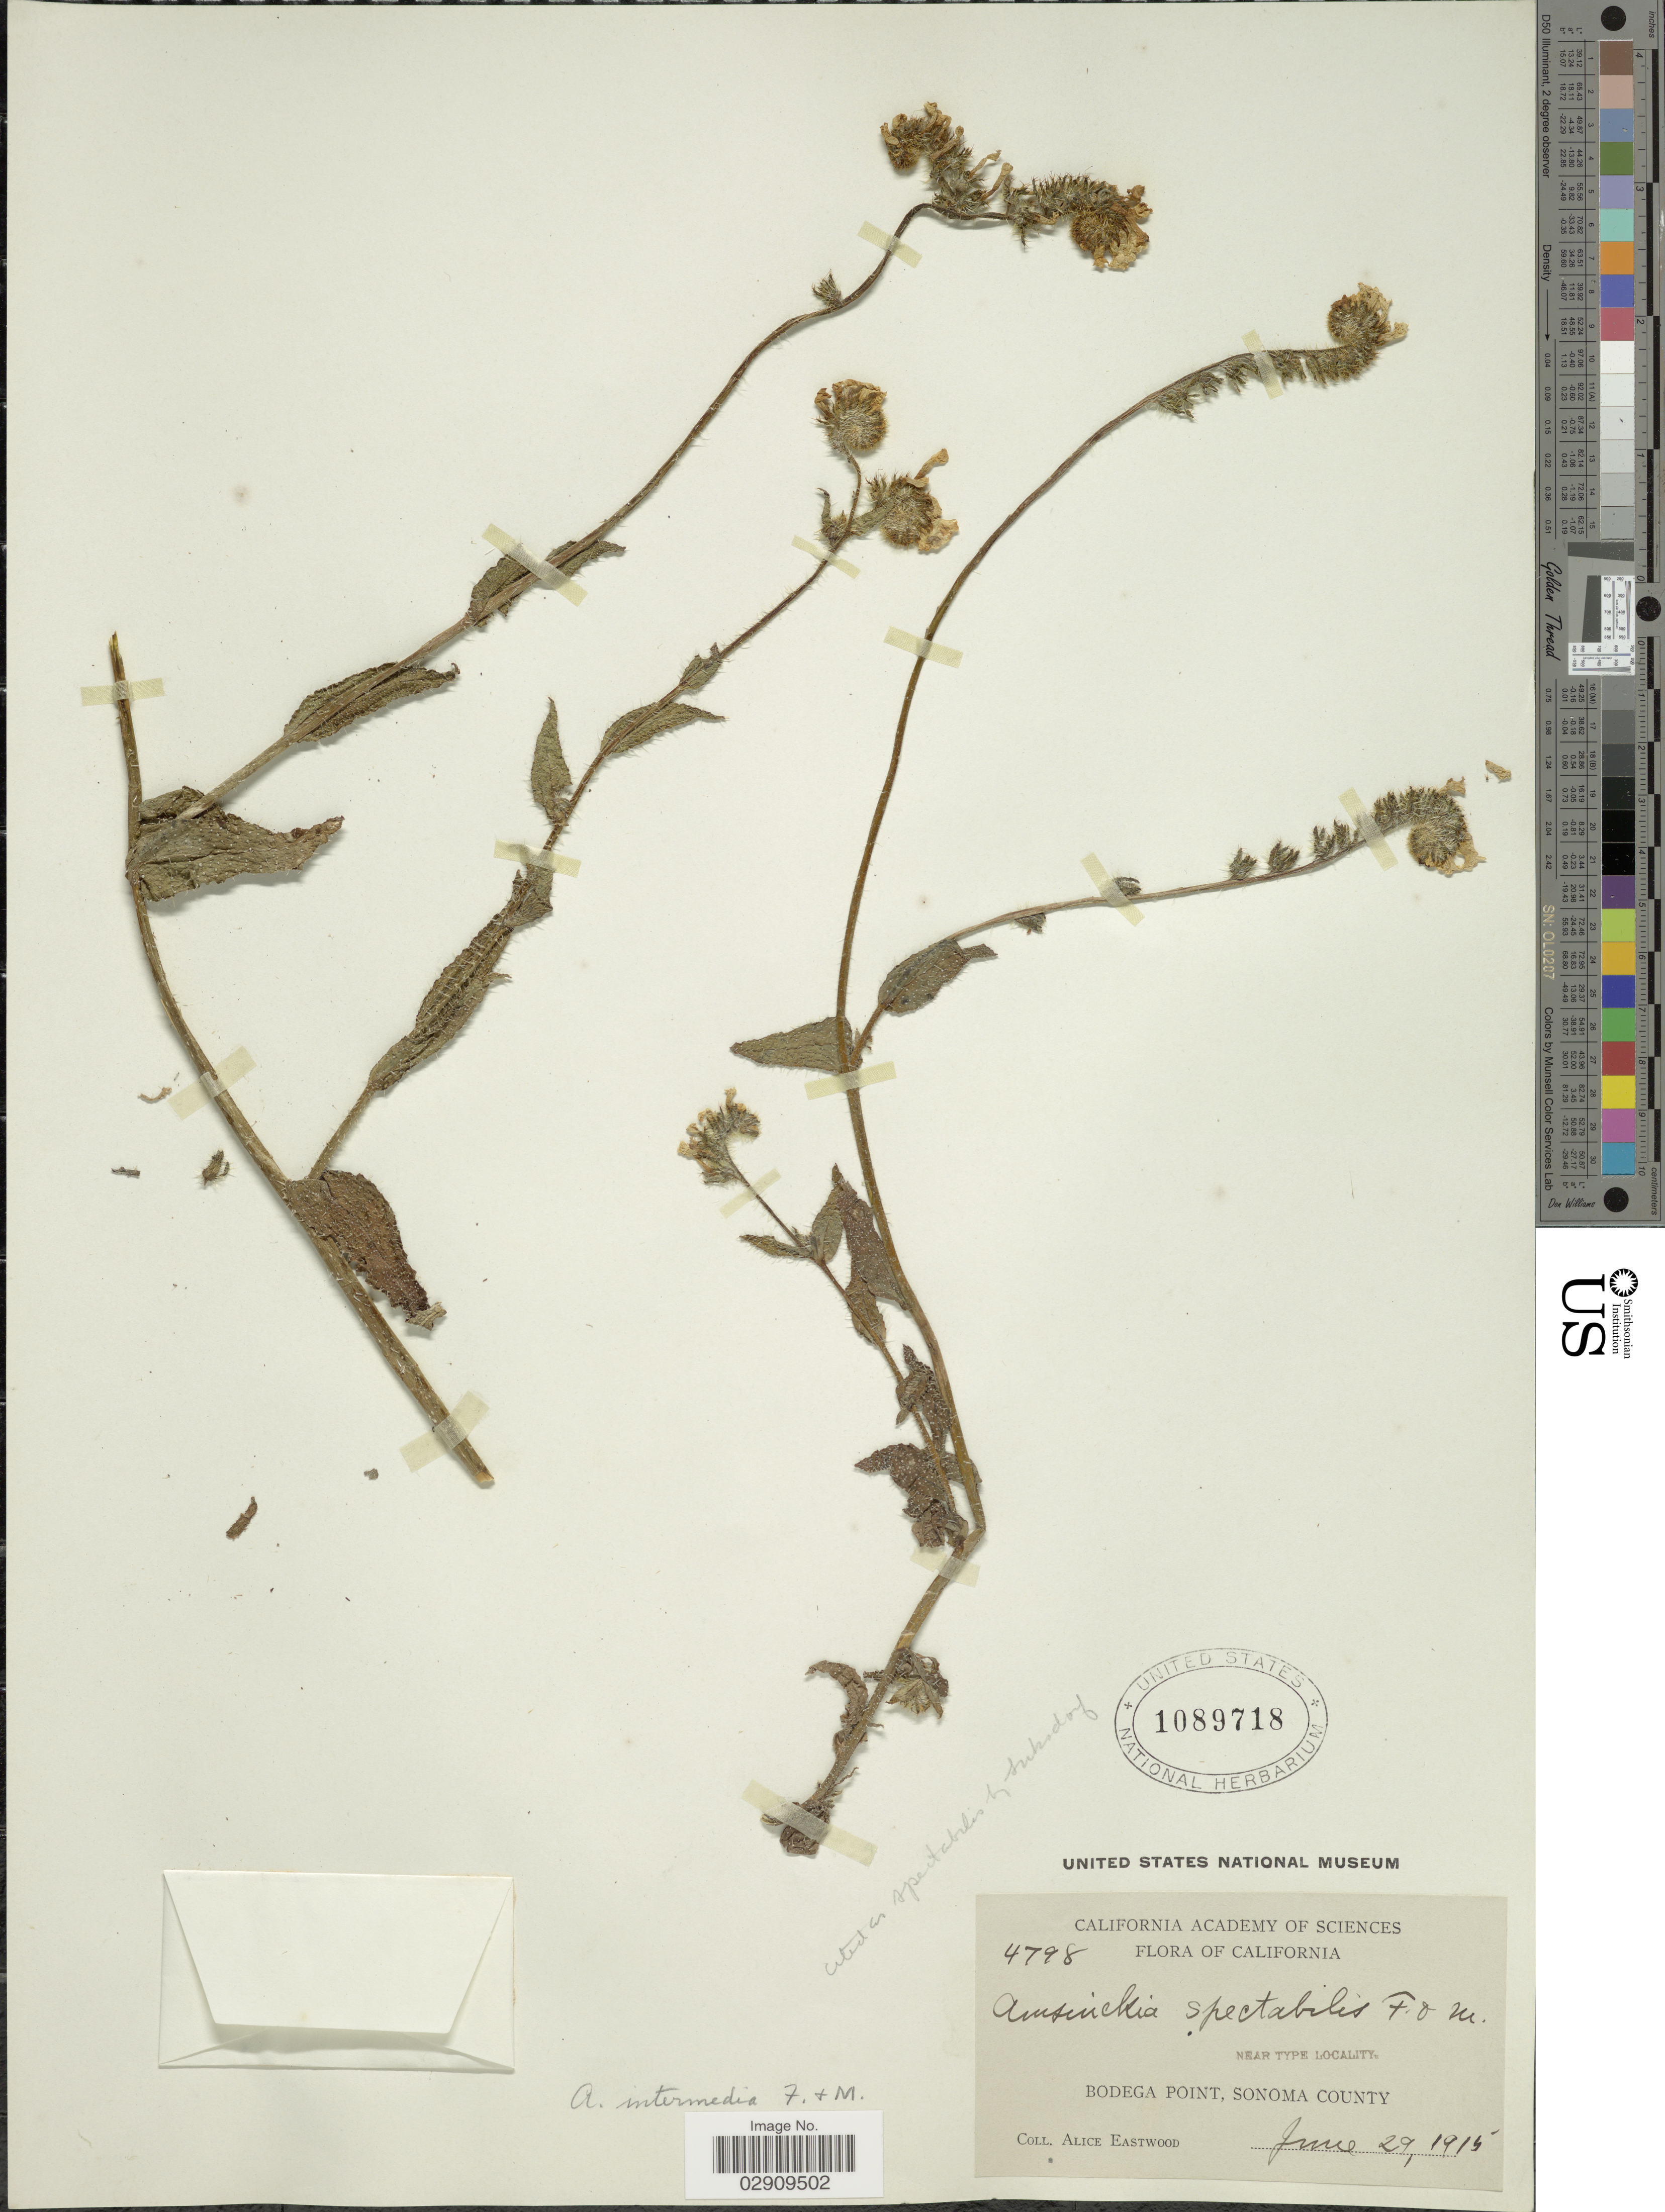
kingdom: Plantae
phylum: Tracheophyta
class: Magnoliopsida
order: Boraginales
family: Boraginaceae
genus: Amsinckia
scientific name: Amsinckia spectabilis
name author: Fisch. & C.A. Mey.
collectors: A. Eastwood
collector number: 4798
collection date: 1915-06-29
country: United States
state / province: California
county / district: Sonoma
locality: Near Bodega Point, Sonoma County.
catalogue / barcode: US 1089718